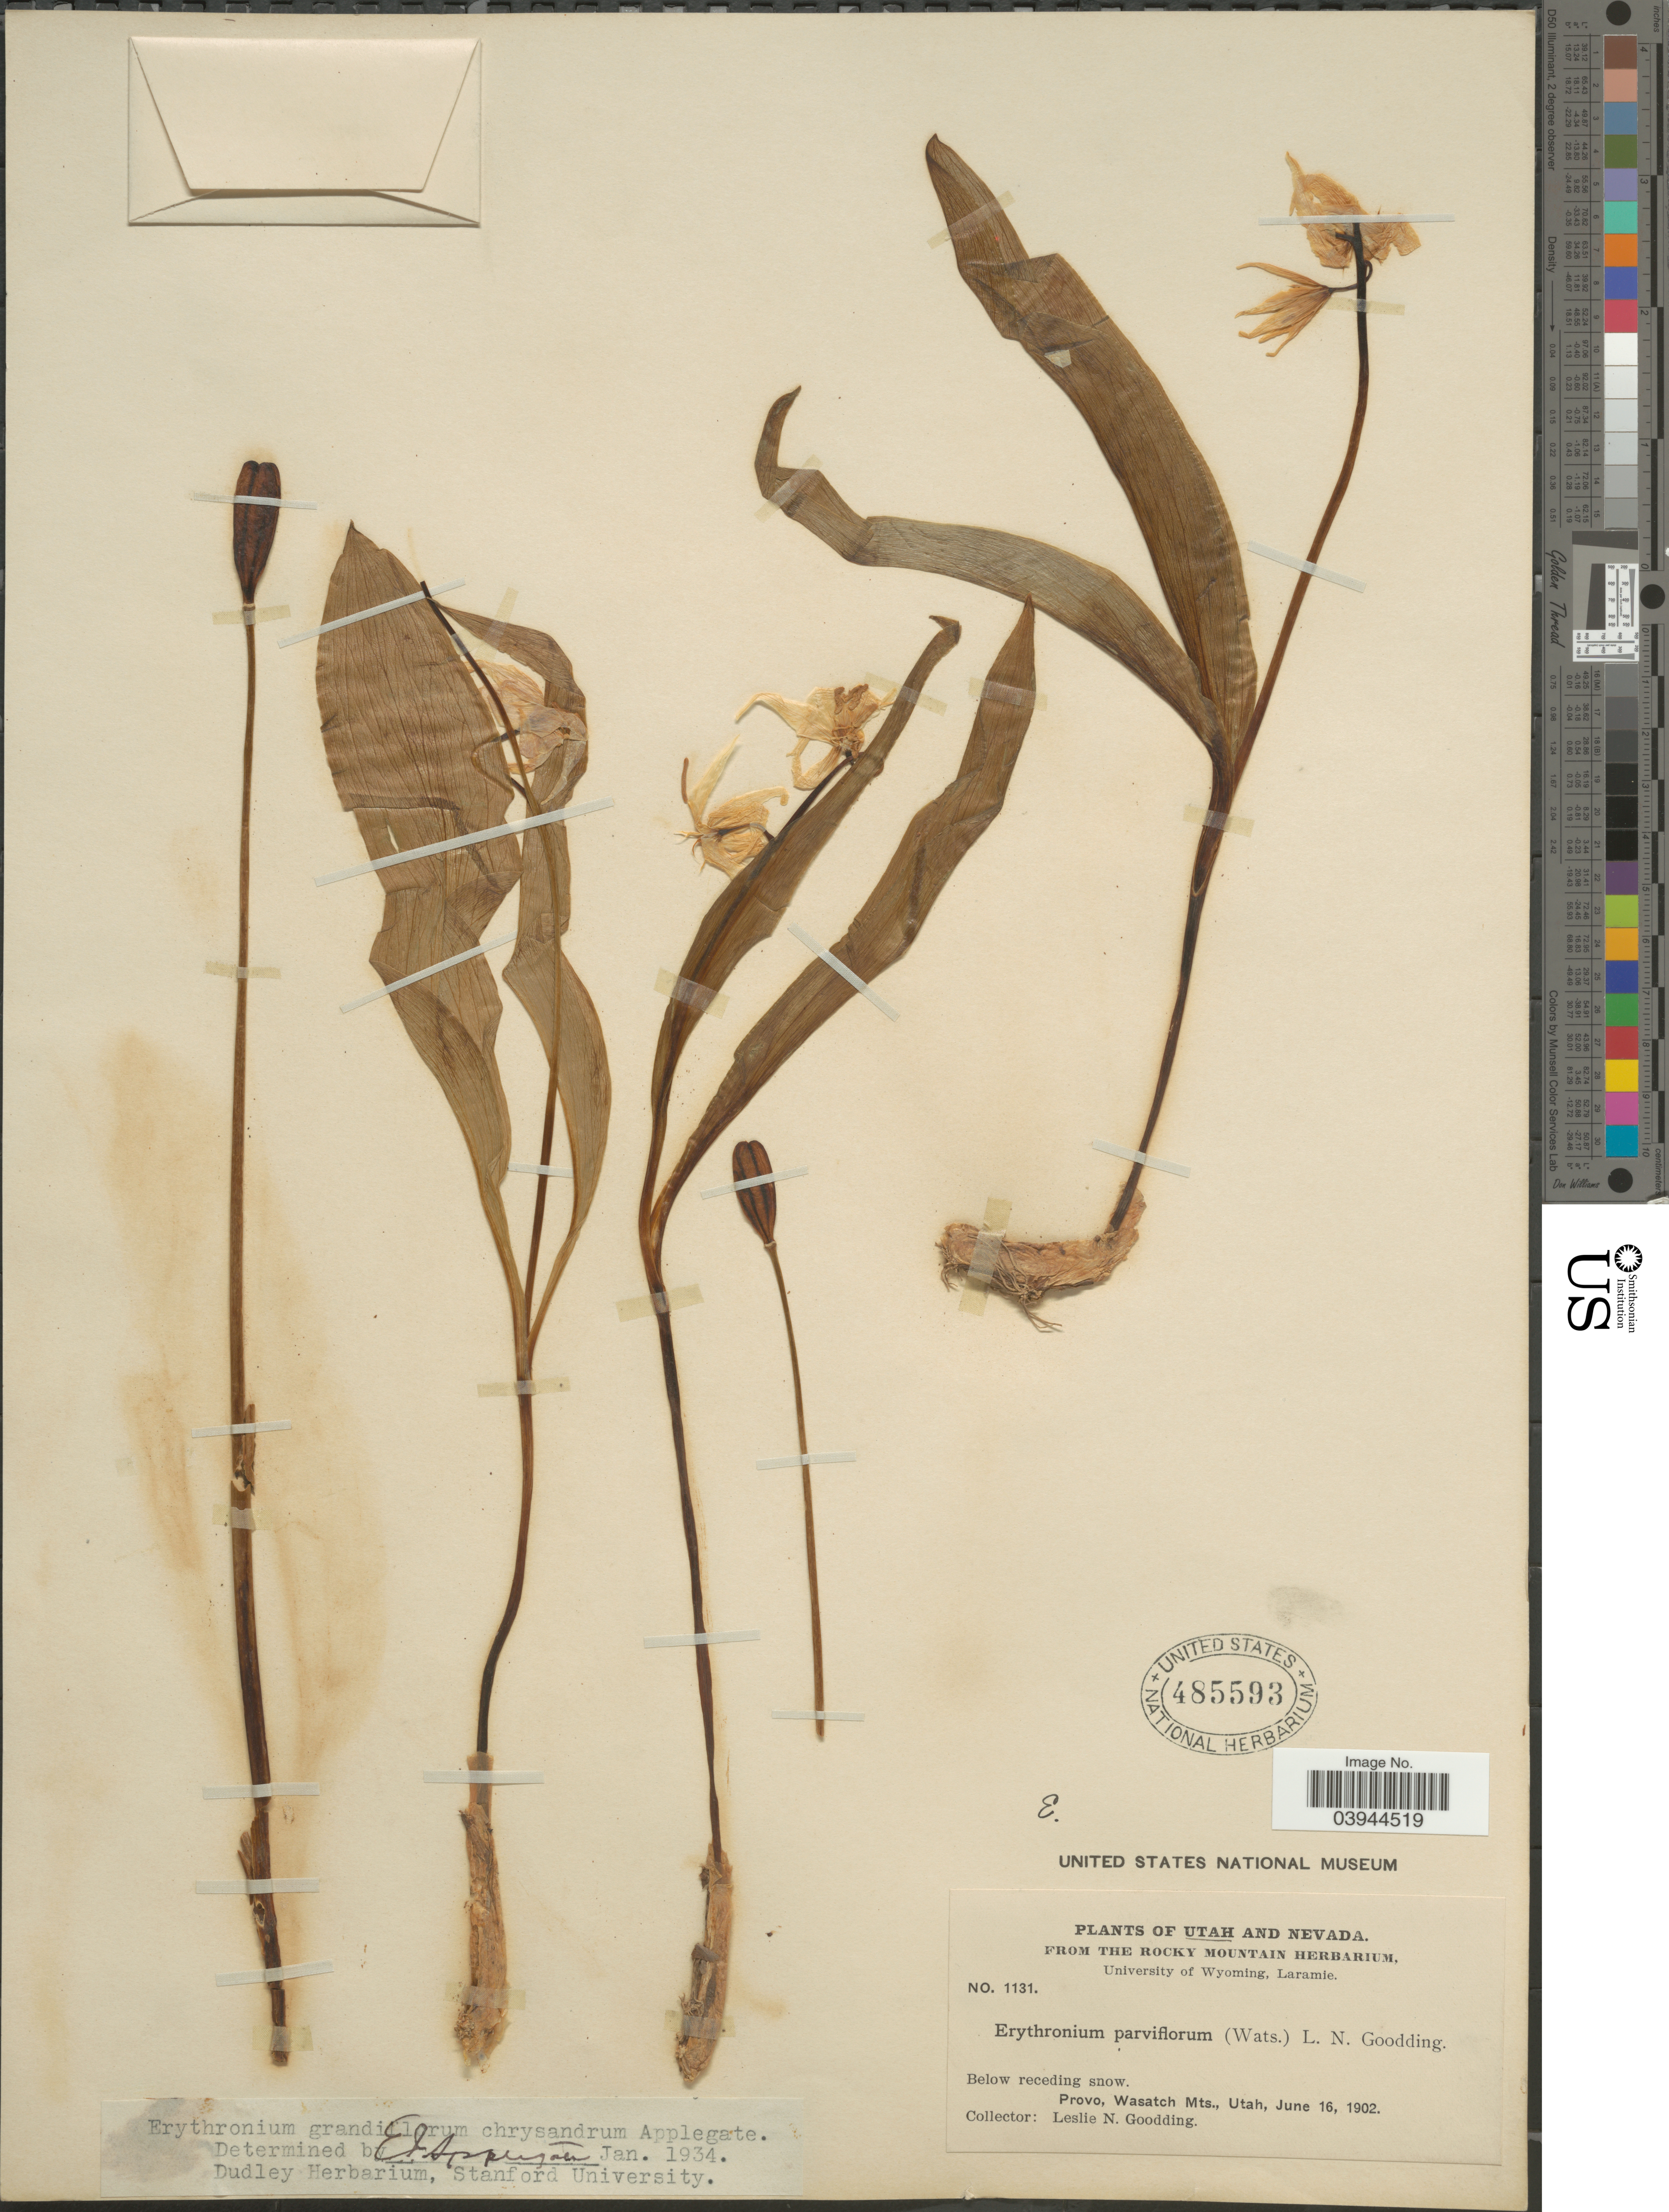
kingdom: Plantae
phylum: Tracheophyta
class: Liliopsida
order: Liliales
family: Liliaceae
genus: Erythronium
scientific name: Erythronium grandiflorum subsp. chrysandrum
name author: (Applegate) Abrams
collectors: L. N. Goodding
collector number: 1131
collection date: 1902-06-16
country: United States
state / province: Utah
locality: Provo, Wasatch Mts.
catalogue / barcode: US 485593